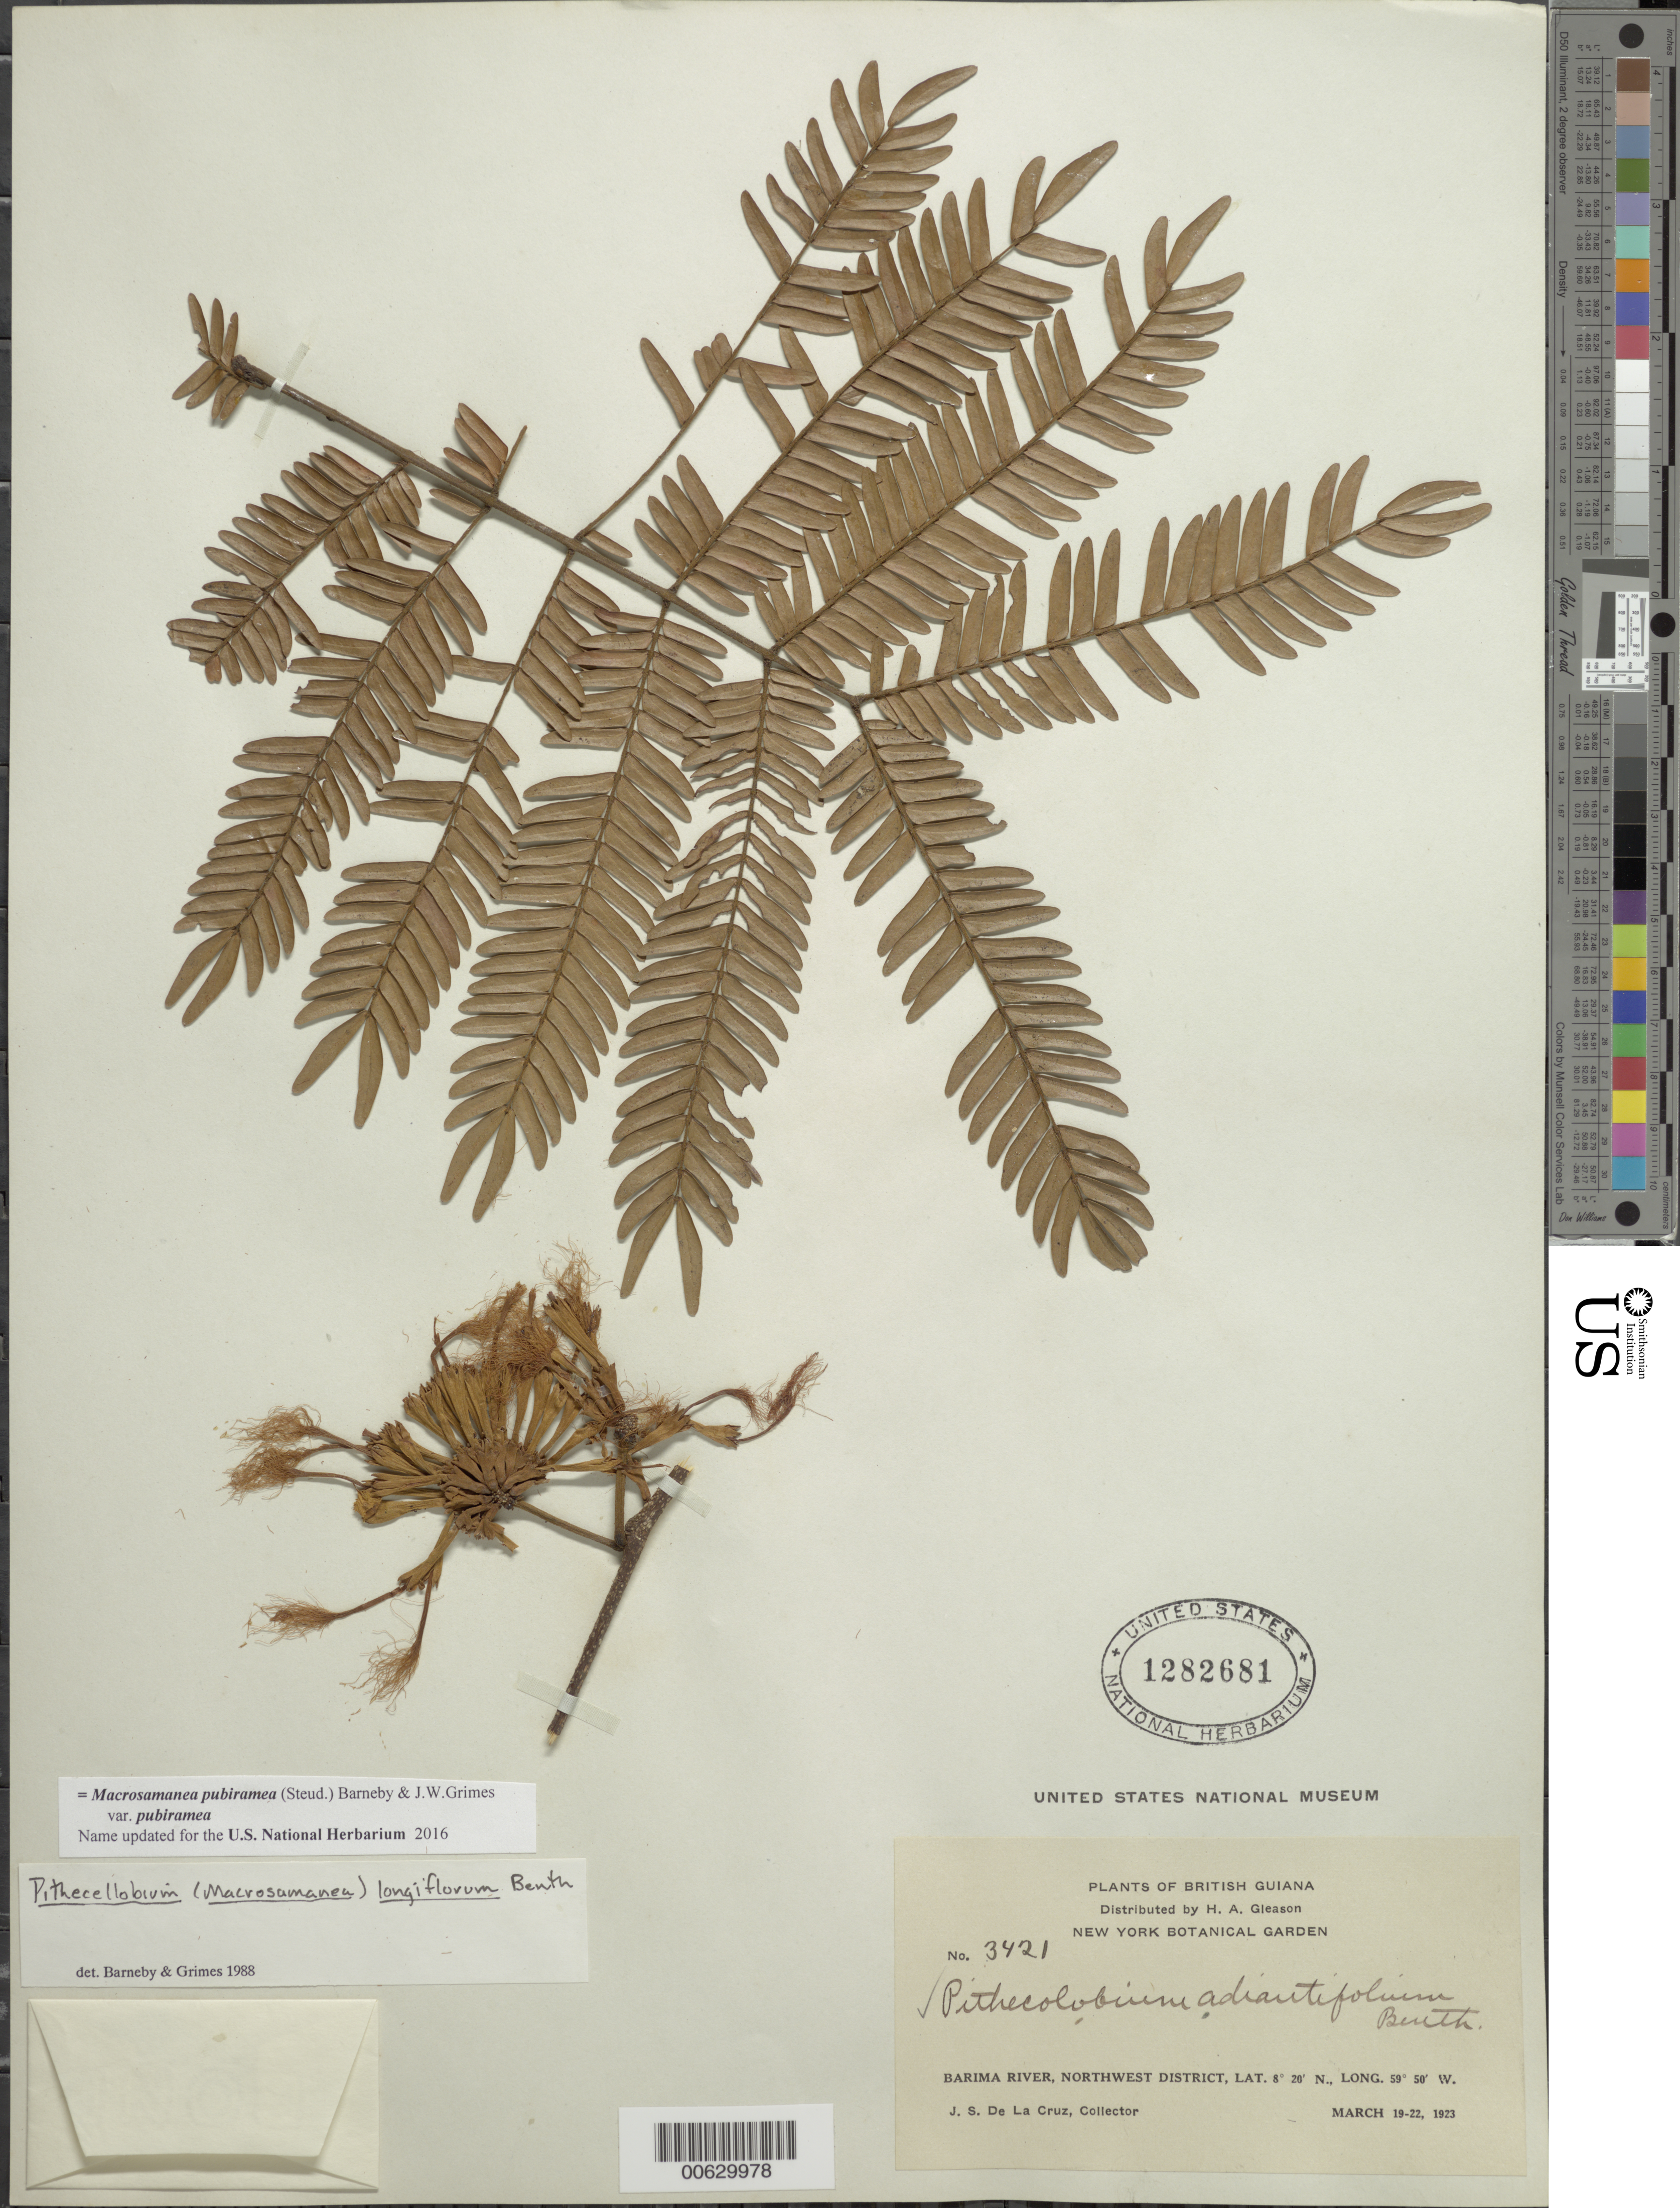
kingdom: Plantae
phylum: Tracheophyta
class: Magnoliopsida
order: Fabales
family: Fabaceae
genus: Macrosamanea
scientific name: Macrosamanea pubiramea var. pubiramea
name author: (Steud.) Barneby & J.W. Grimes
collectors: J. S. de la Cruz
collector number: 3421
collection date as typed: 19-Mar-23 to 22-Mar-23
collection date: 1923-03-19/1923-03-22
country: Guyana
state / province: Barima-Waini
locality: Barima R., NW District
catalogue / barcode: US 1282681